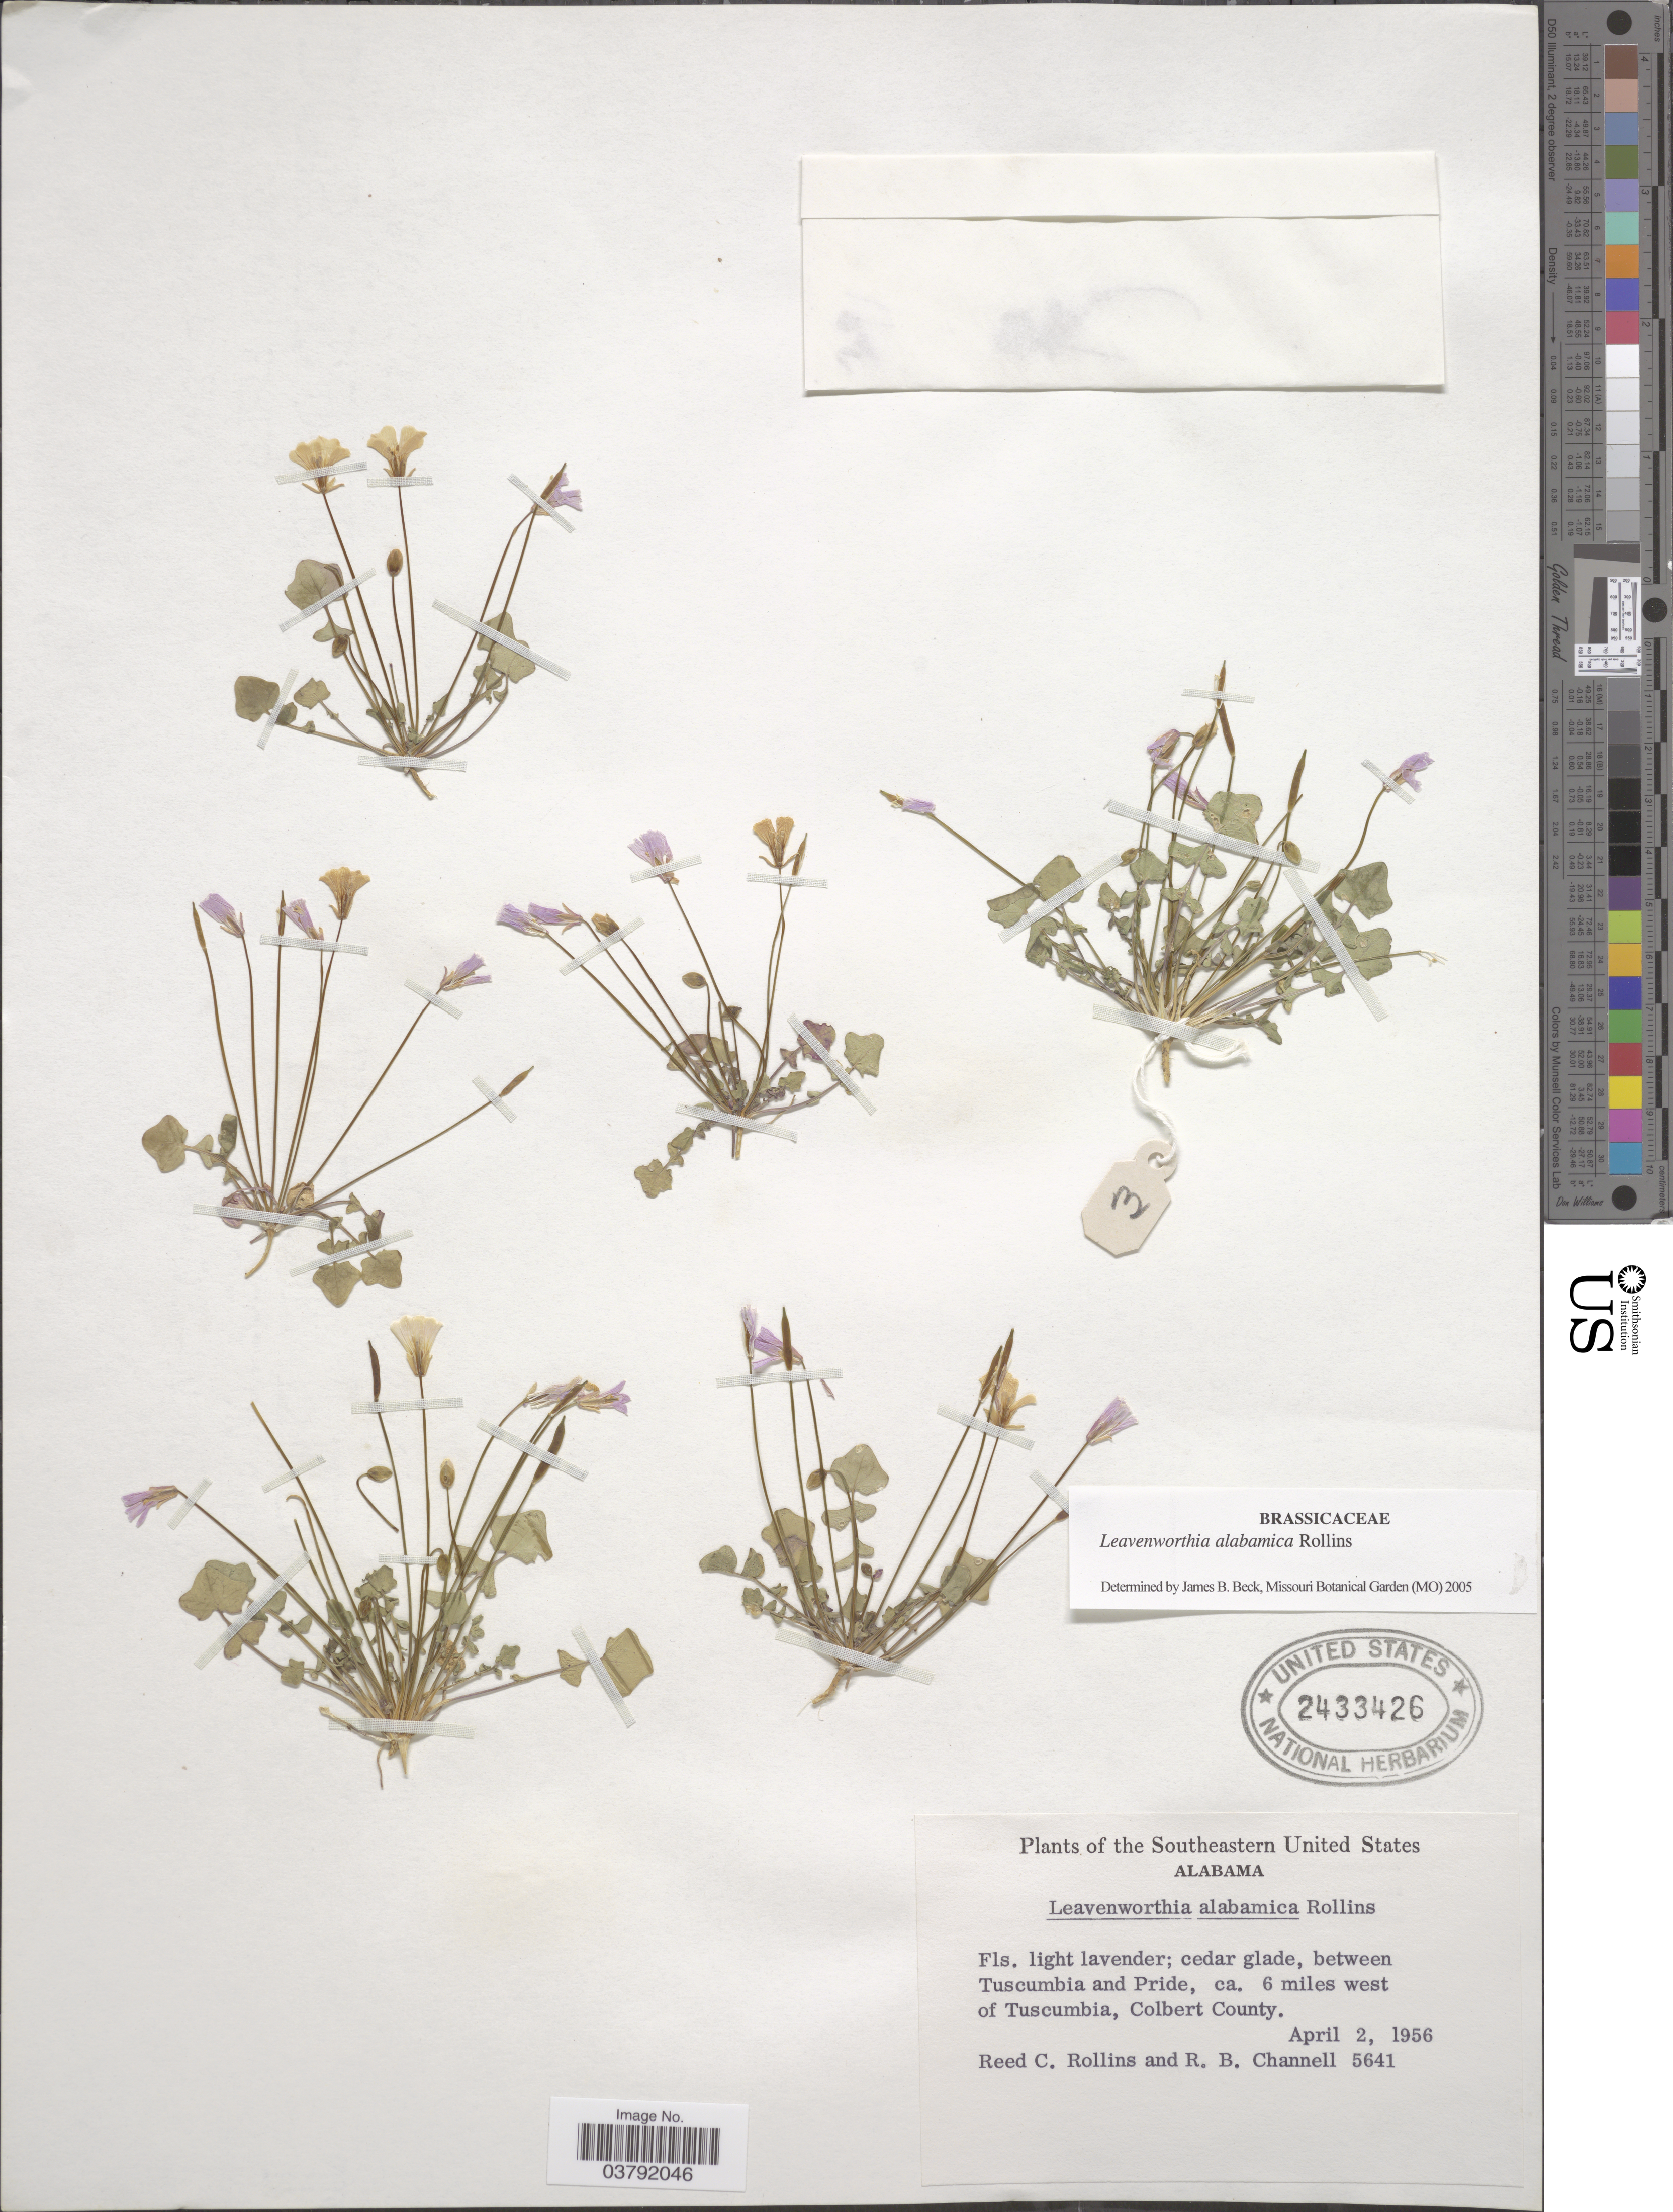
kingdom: Plantae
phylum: Tracheophyta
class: Magnoliopsida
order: Brassicales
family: Brassicaceae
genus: Leavenworthia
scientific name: Leavenworthia alabamica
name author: Rollins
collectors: R. C. Rollins & R. B. Channell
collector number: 5641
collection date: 1956-04-02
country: United States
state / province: Alabama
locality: Southeastern United States. Between Tuscumbia and Pride, ca. 6 miles west of Tuscumbia, Colbert County.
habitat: cedar glade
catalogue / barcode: US 2433426